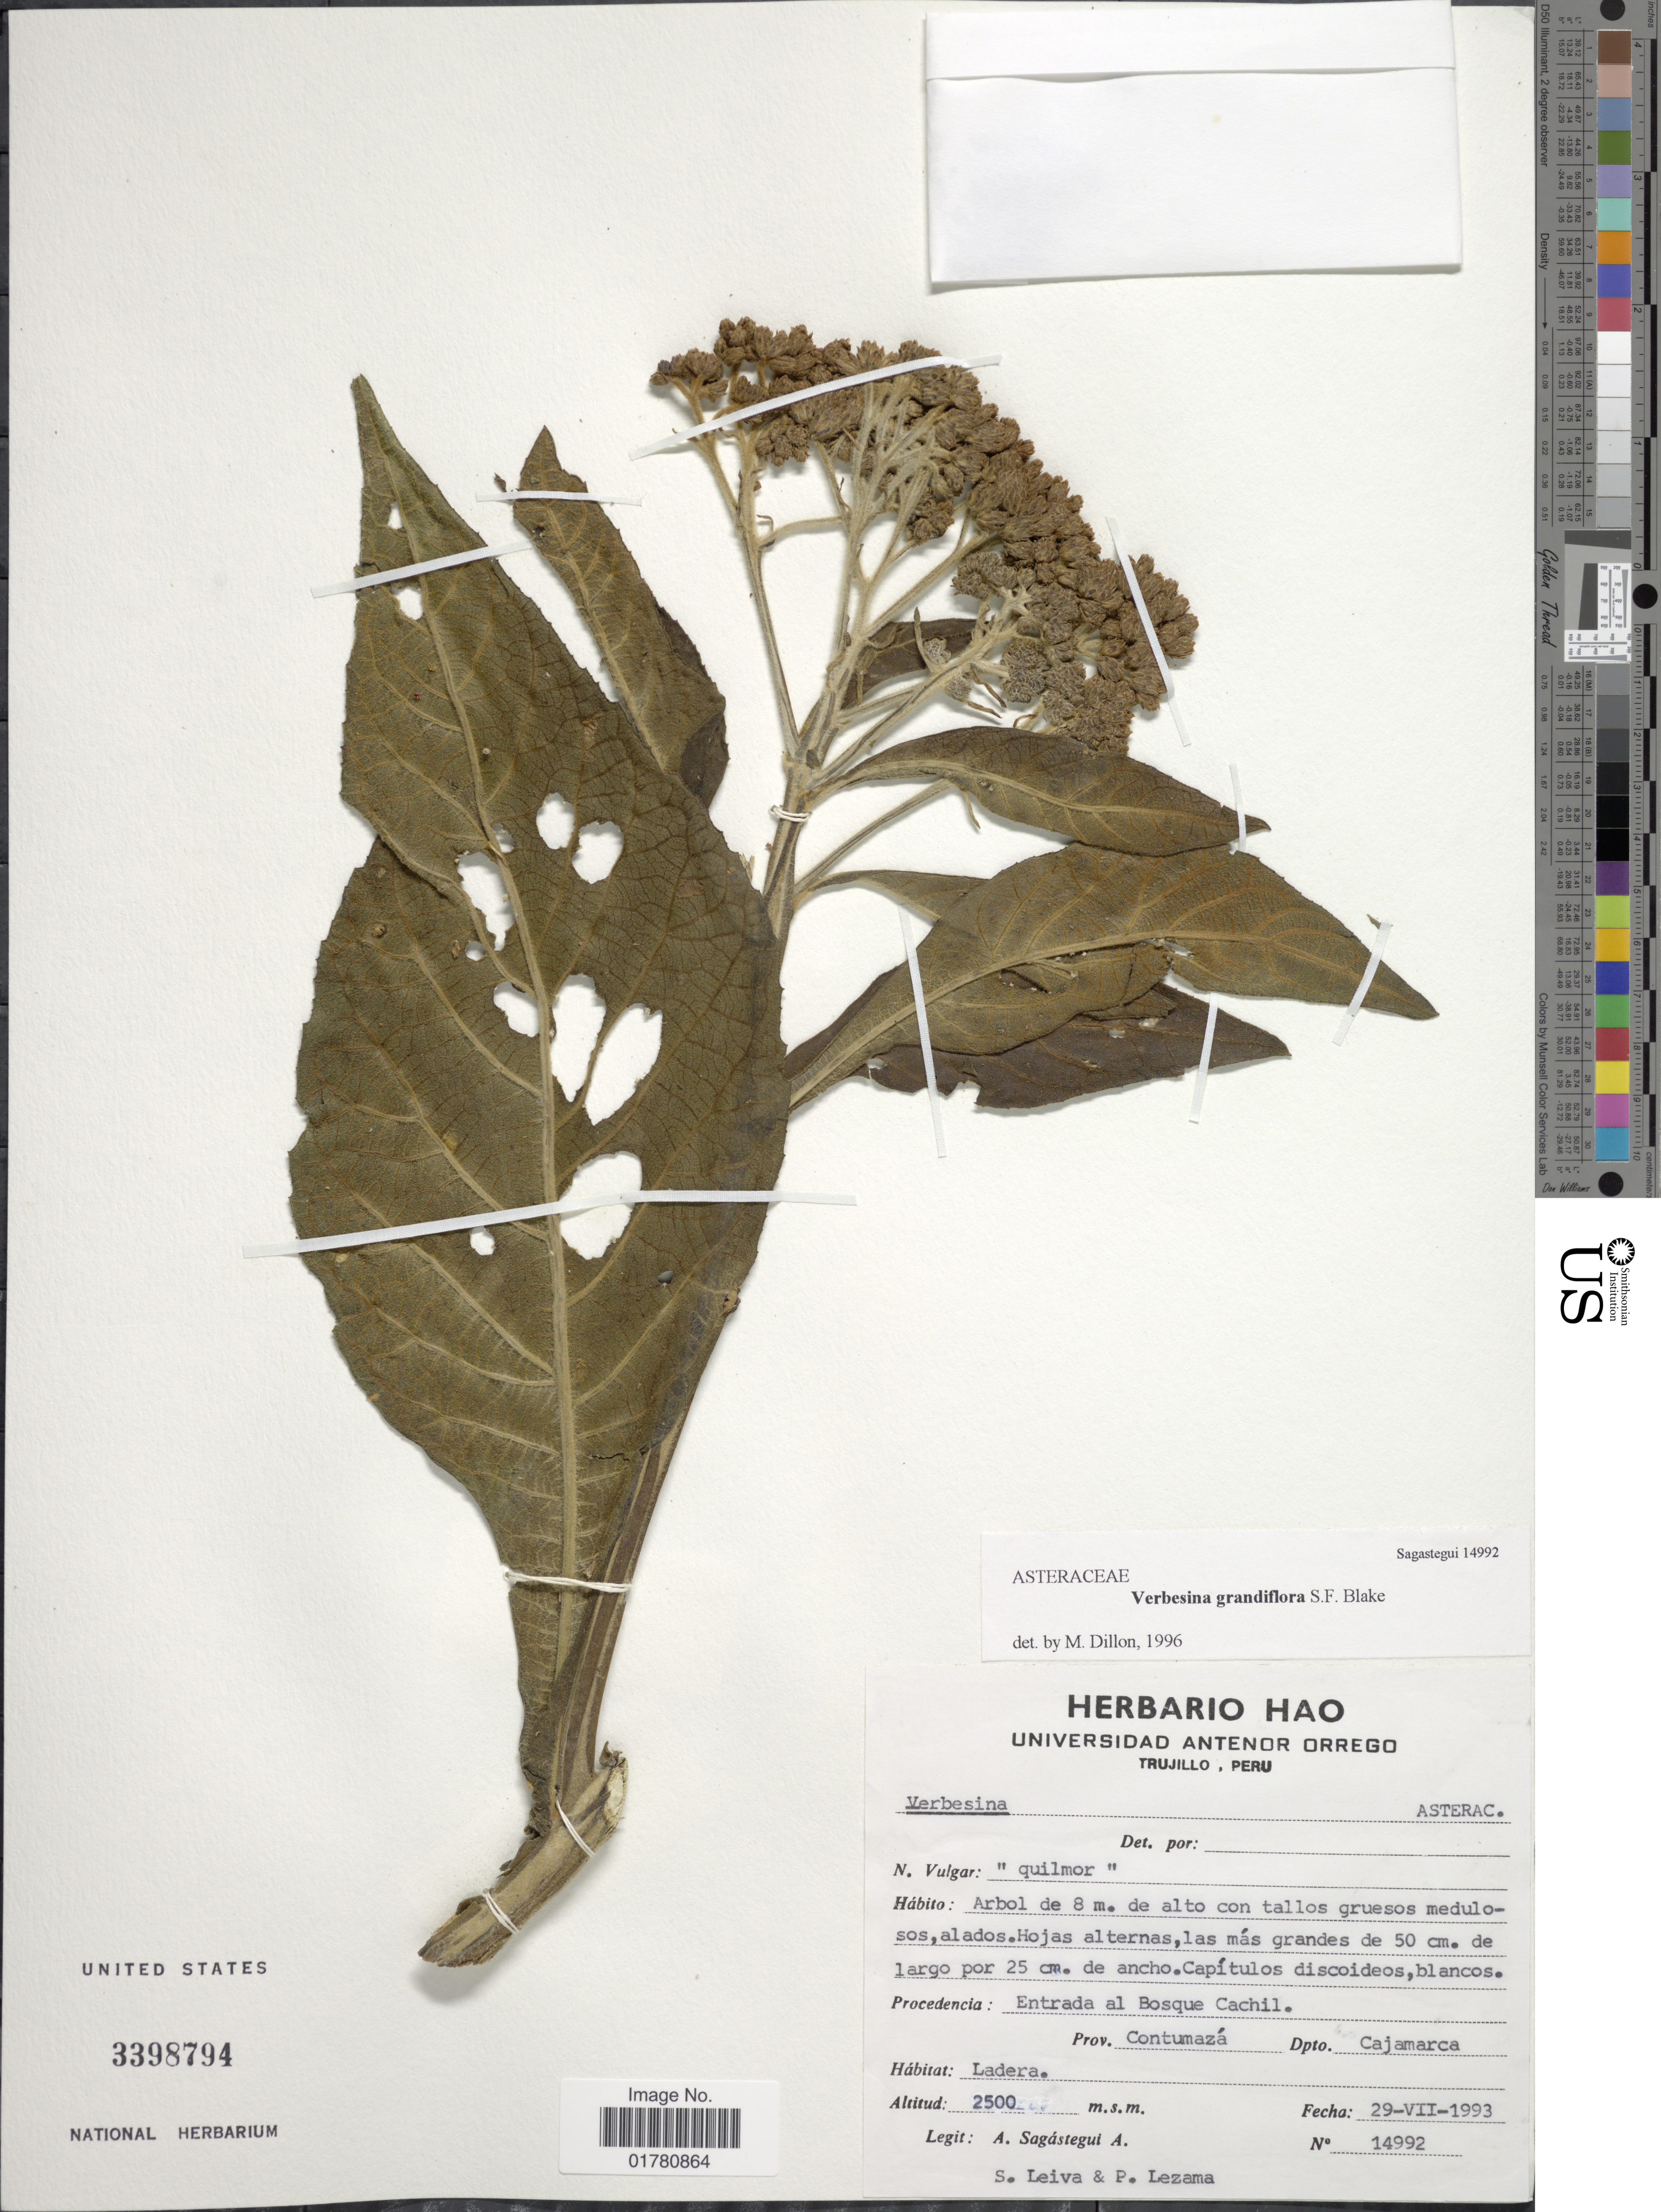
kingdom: Plantae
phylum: Tracheophyta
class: Magnoliopsida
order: Asterales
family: Asteraceae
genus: Verbesina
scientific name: Verbesina grandifolia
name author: S.F. Blake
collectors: A. Sagástegui A., S. Leiva & P. Lezama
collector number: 14992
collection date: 1993-07-29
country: Peru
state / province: Cajamarca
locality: Entrada al Bosque Cachil, Prov. Contumazá, Dpto Cajamarca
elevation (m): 2500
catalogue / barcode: US 3398794